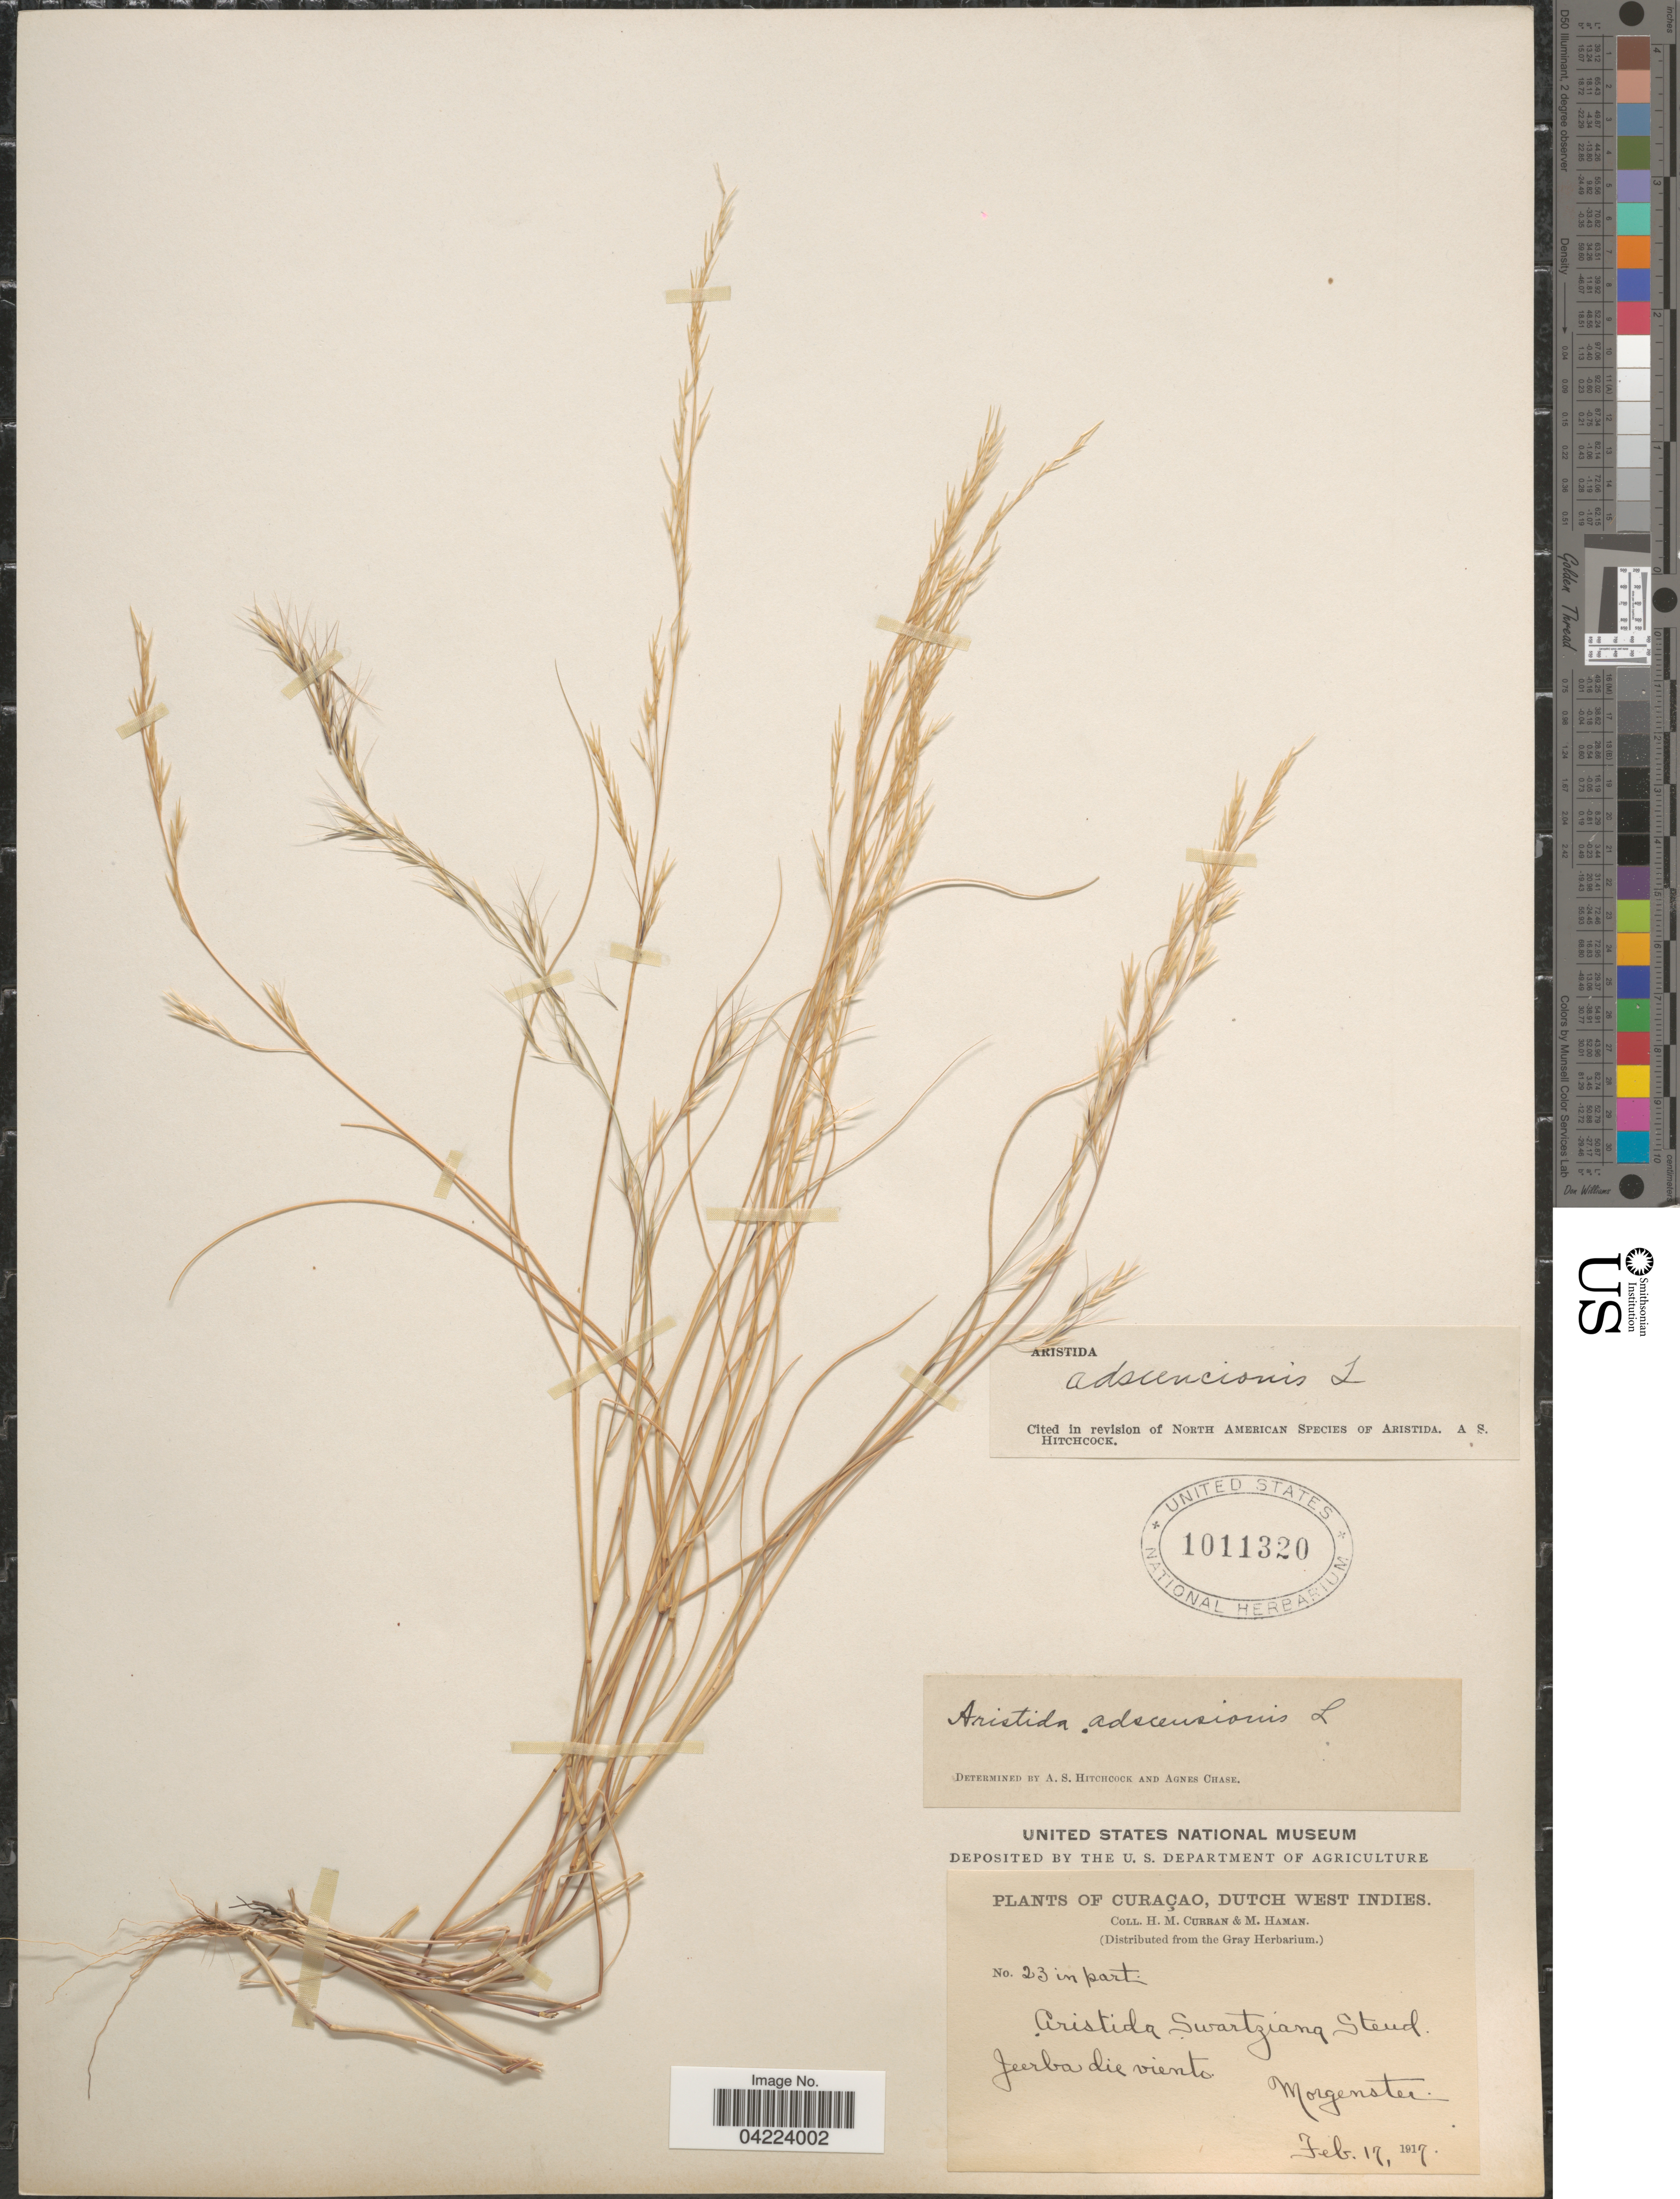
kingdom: Plantae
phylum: Tracheophyta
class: Liliopsida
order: Poales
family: Poaceae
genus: Aristida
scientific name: Aristida adscensionis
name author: L.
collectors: H. M. Curran & M. Haman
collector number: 23 in part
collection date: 1917-02-17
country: Curaçao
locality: Dutch West Indies. Jeerba die viento. Morgenster.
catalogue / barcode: US 1011320